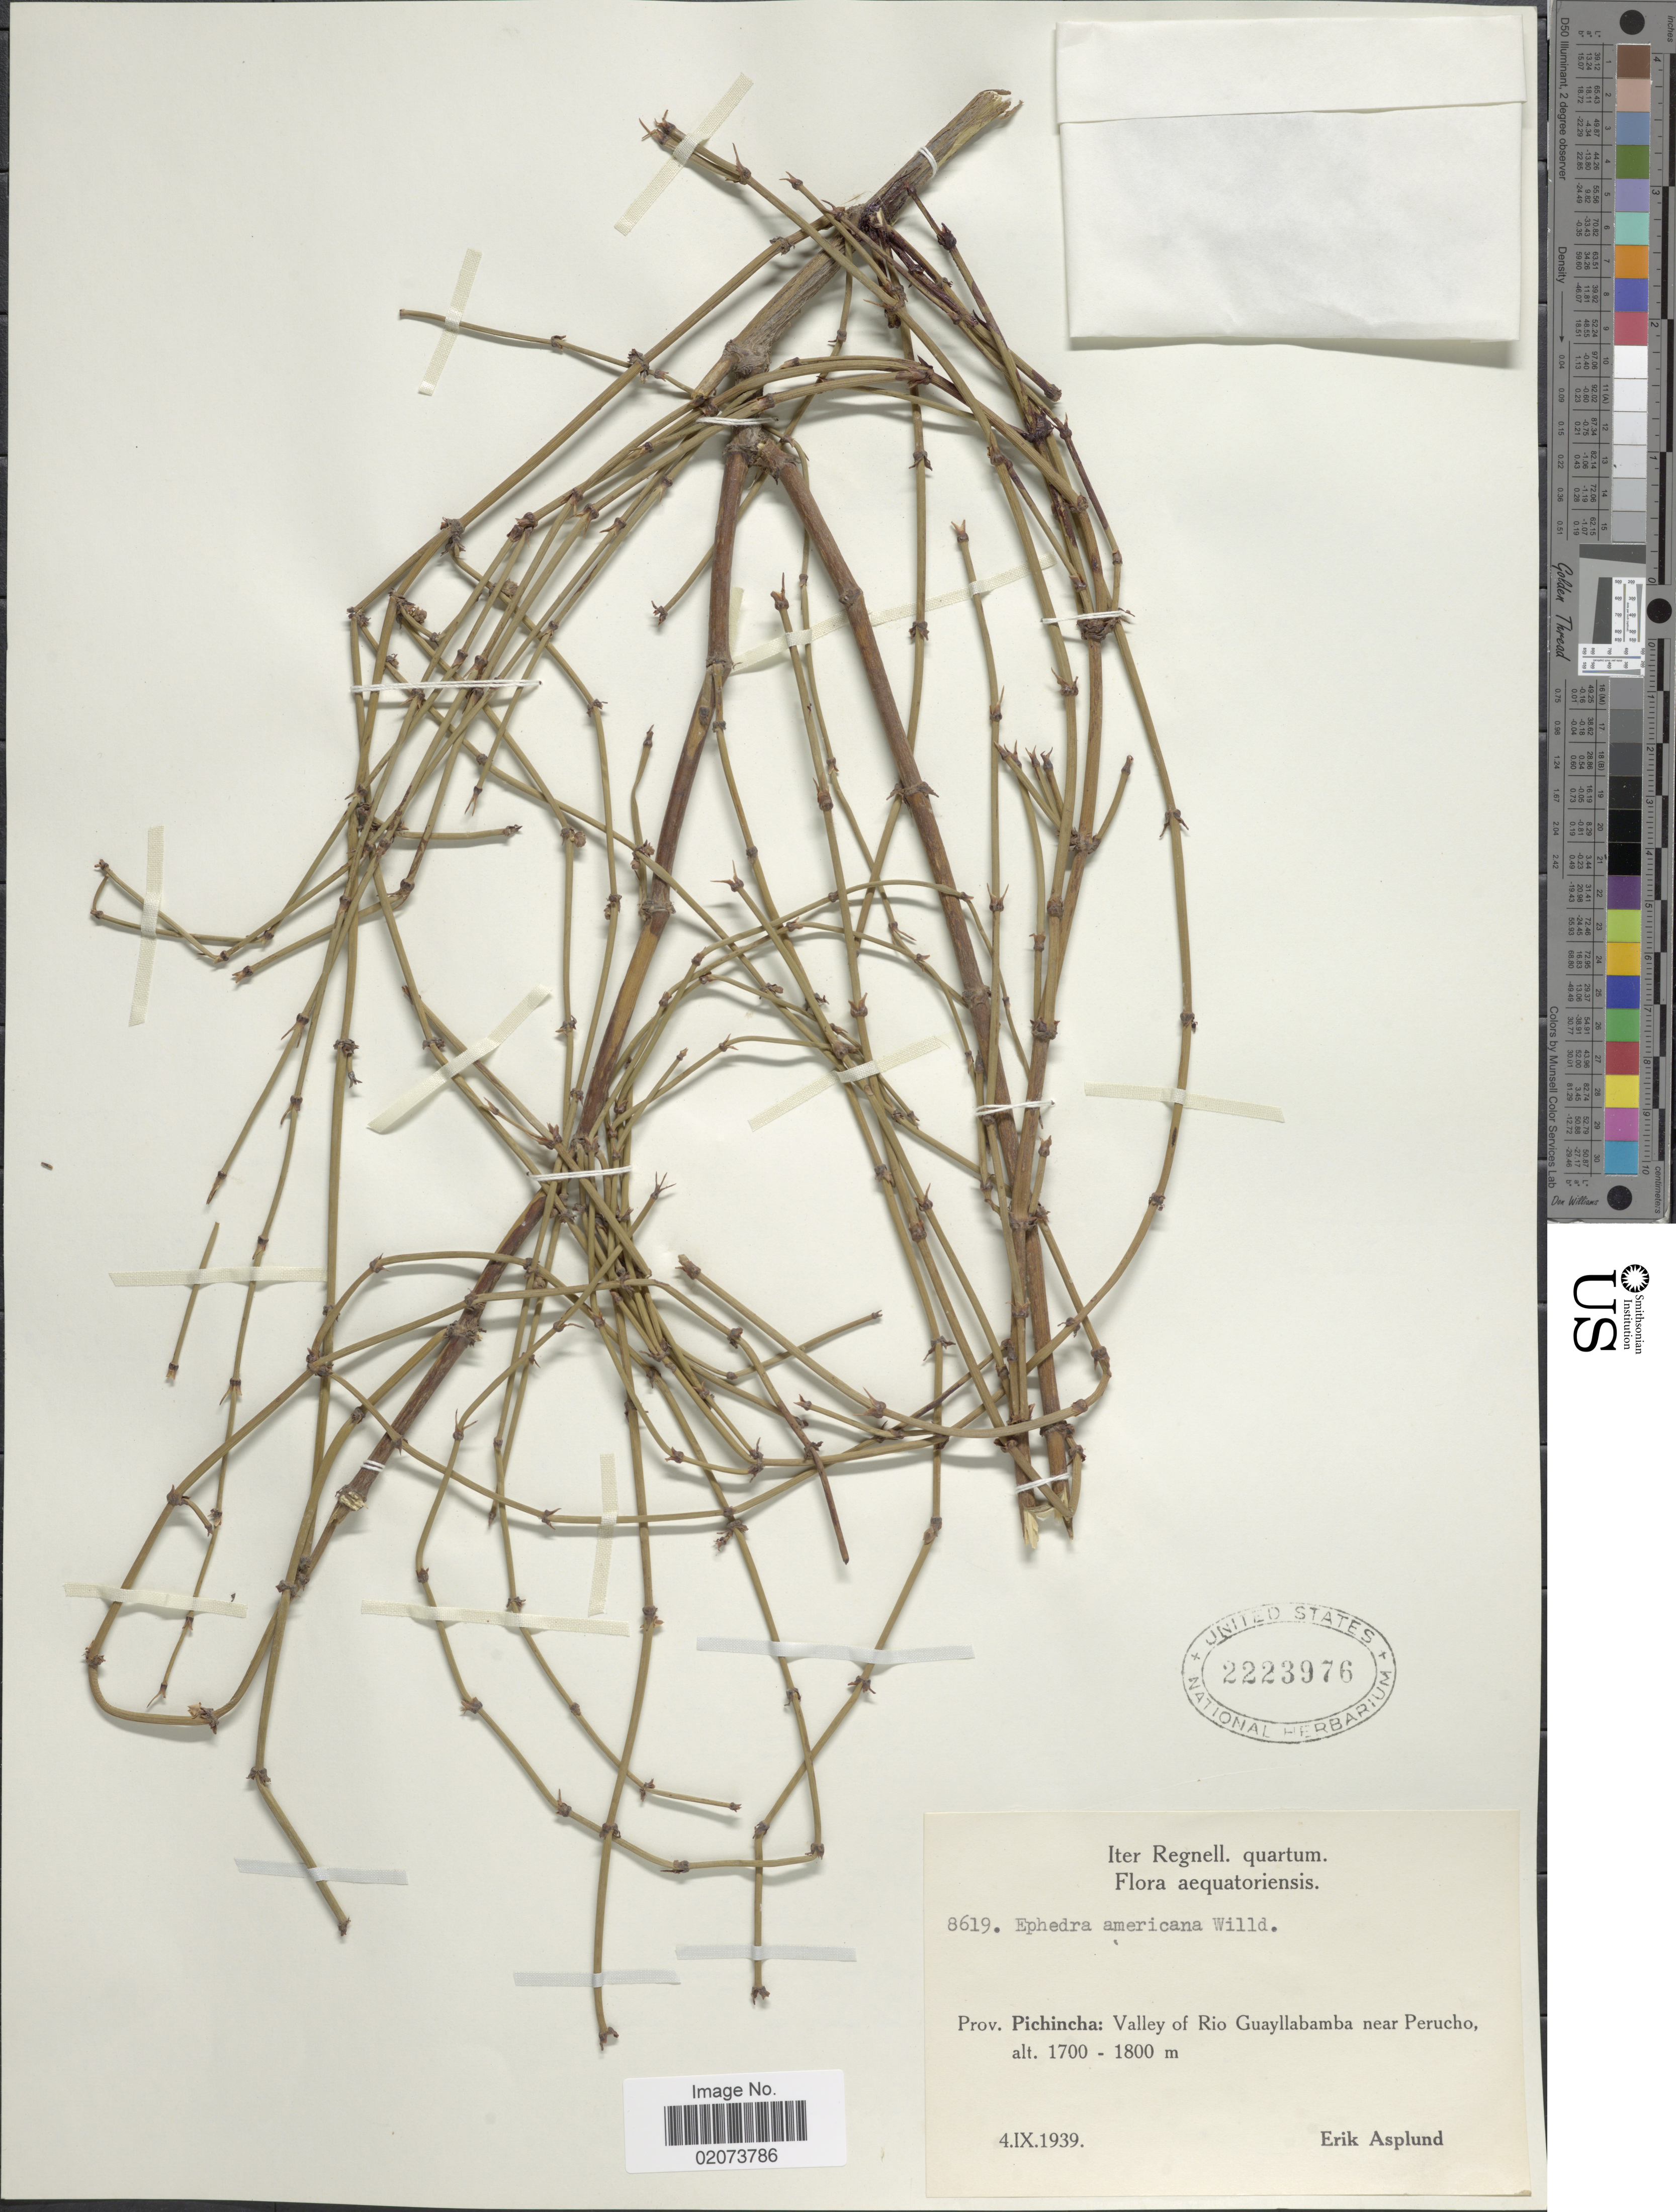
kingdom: Plantae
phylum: Tracheophyta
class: Gnetopsida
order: Ephedrales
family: Ephedraceae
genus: Ephedra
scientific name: Ephedra americana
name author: Humb. & Bonpl. ex Willd.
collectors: E. Asplund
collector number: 8619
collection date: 1939-09-04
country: Ecuador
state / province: Pichincha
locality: Prov. Pichincha: Valley of Rio Guayllabamba near Perucho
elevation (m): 1700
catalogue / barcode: US 2223976